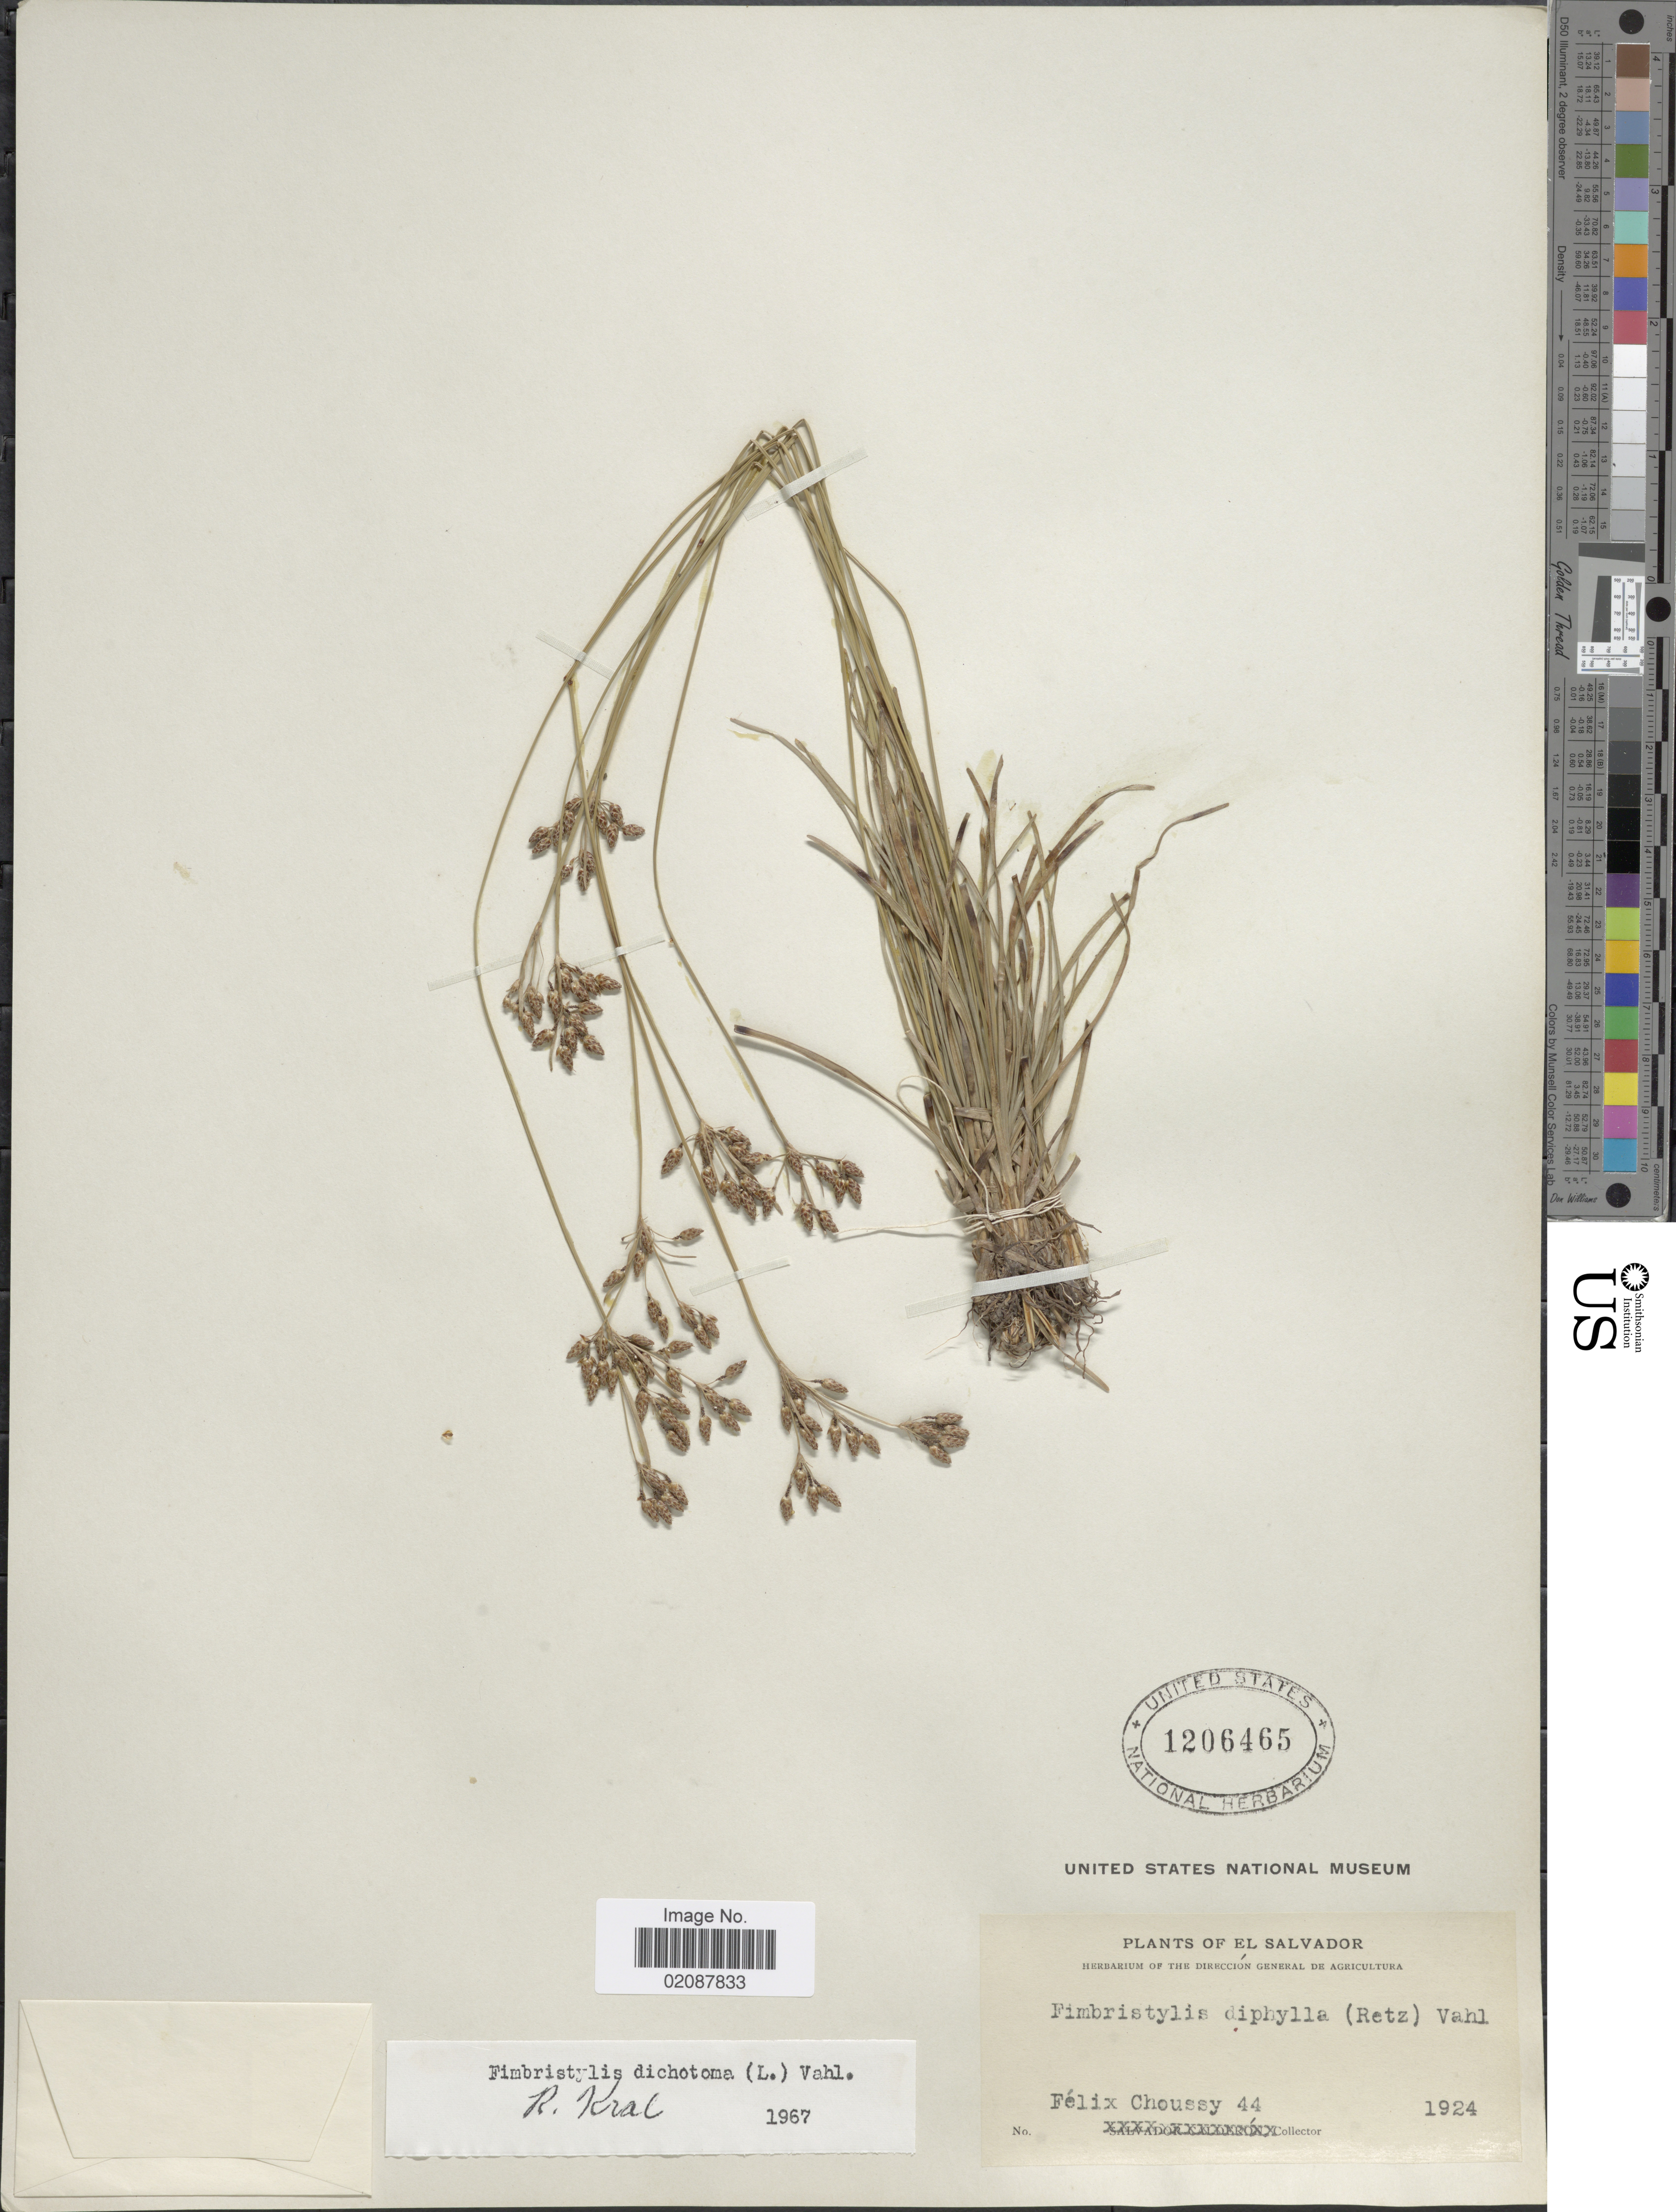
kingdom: Plantae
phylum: Tracheophyta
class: Liliopsida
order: Poales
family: Cyperaceae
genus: Fimbristylis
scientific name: Fimbristylis dichotoma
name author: (L.) Vahl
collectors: F. Choussy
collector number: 44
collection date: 1924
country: El Salvador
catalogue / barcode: US 1206465